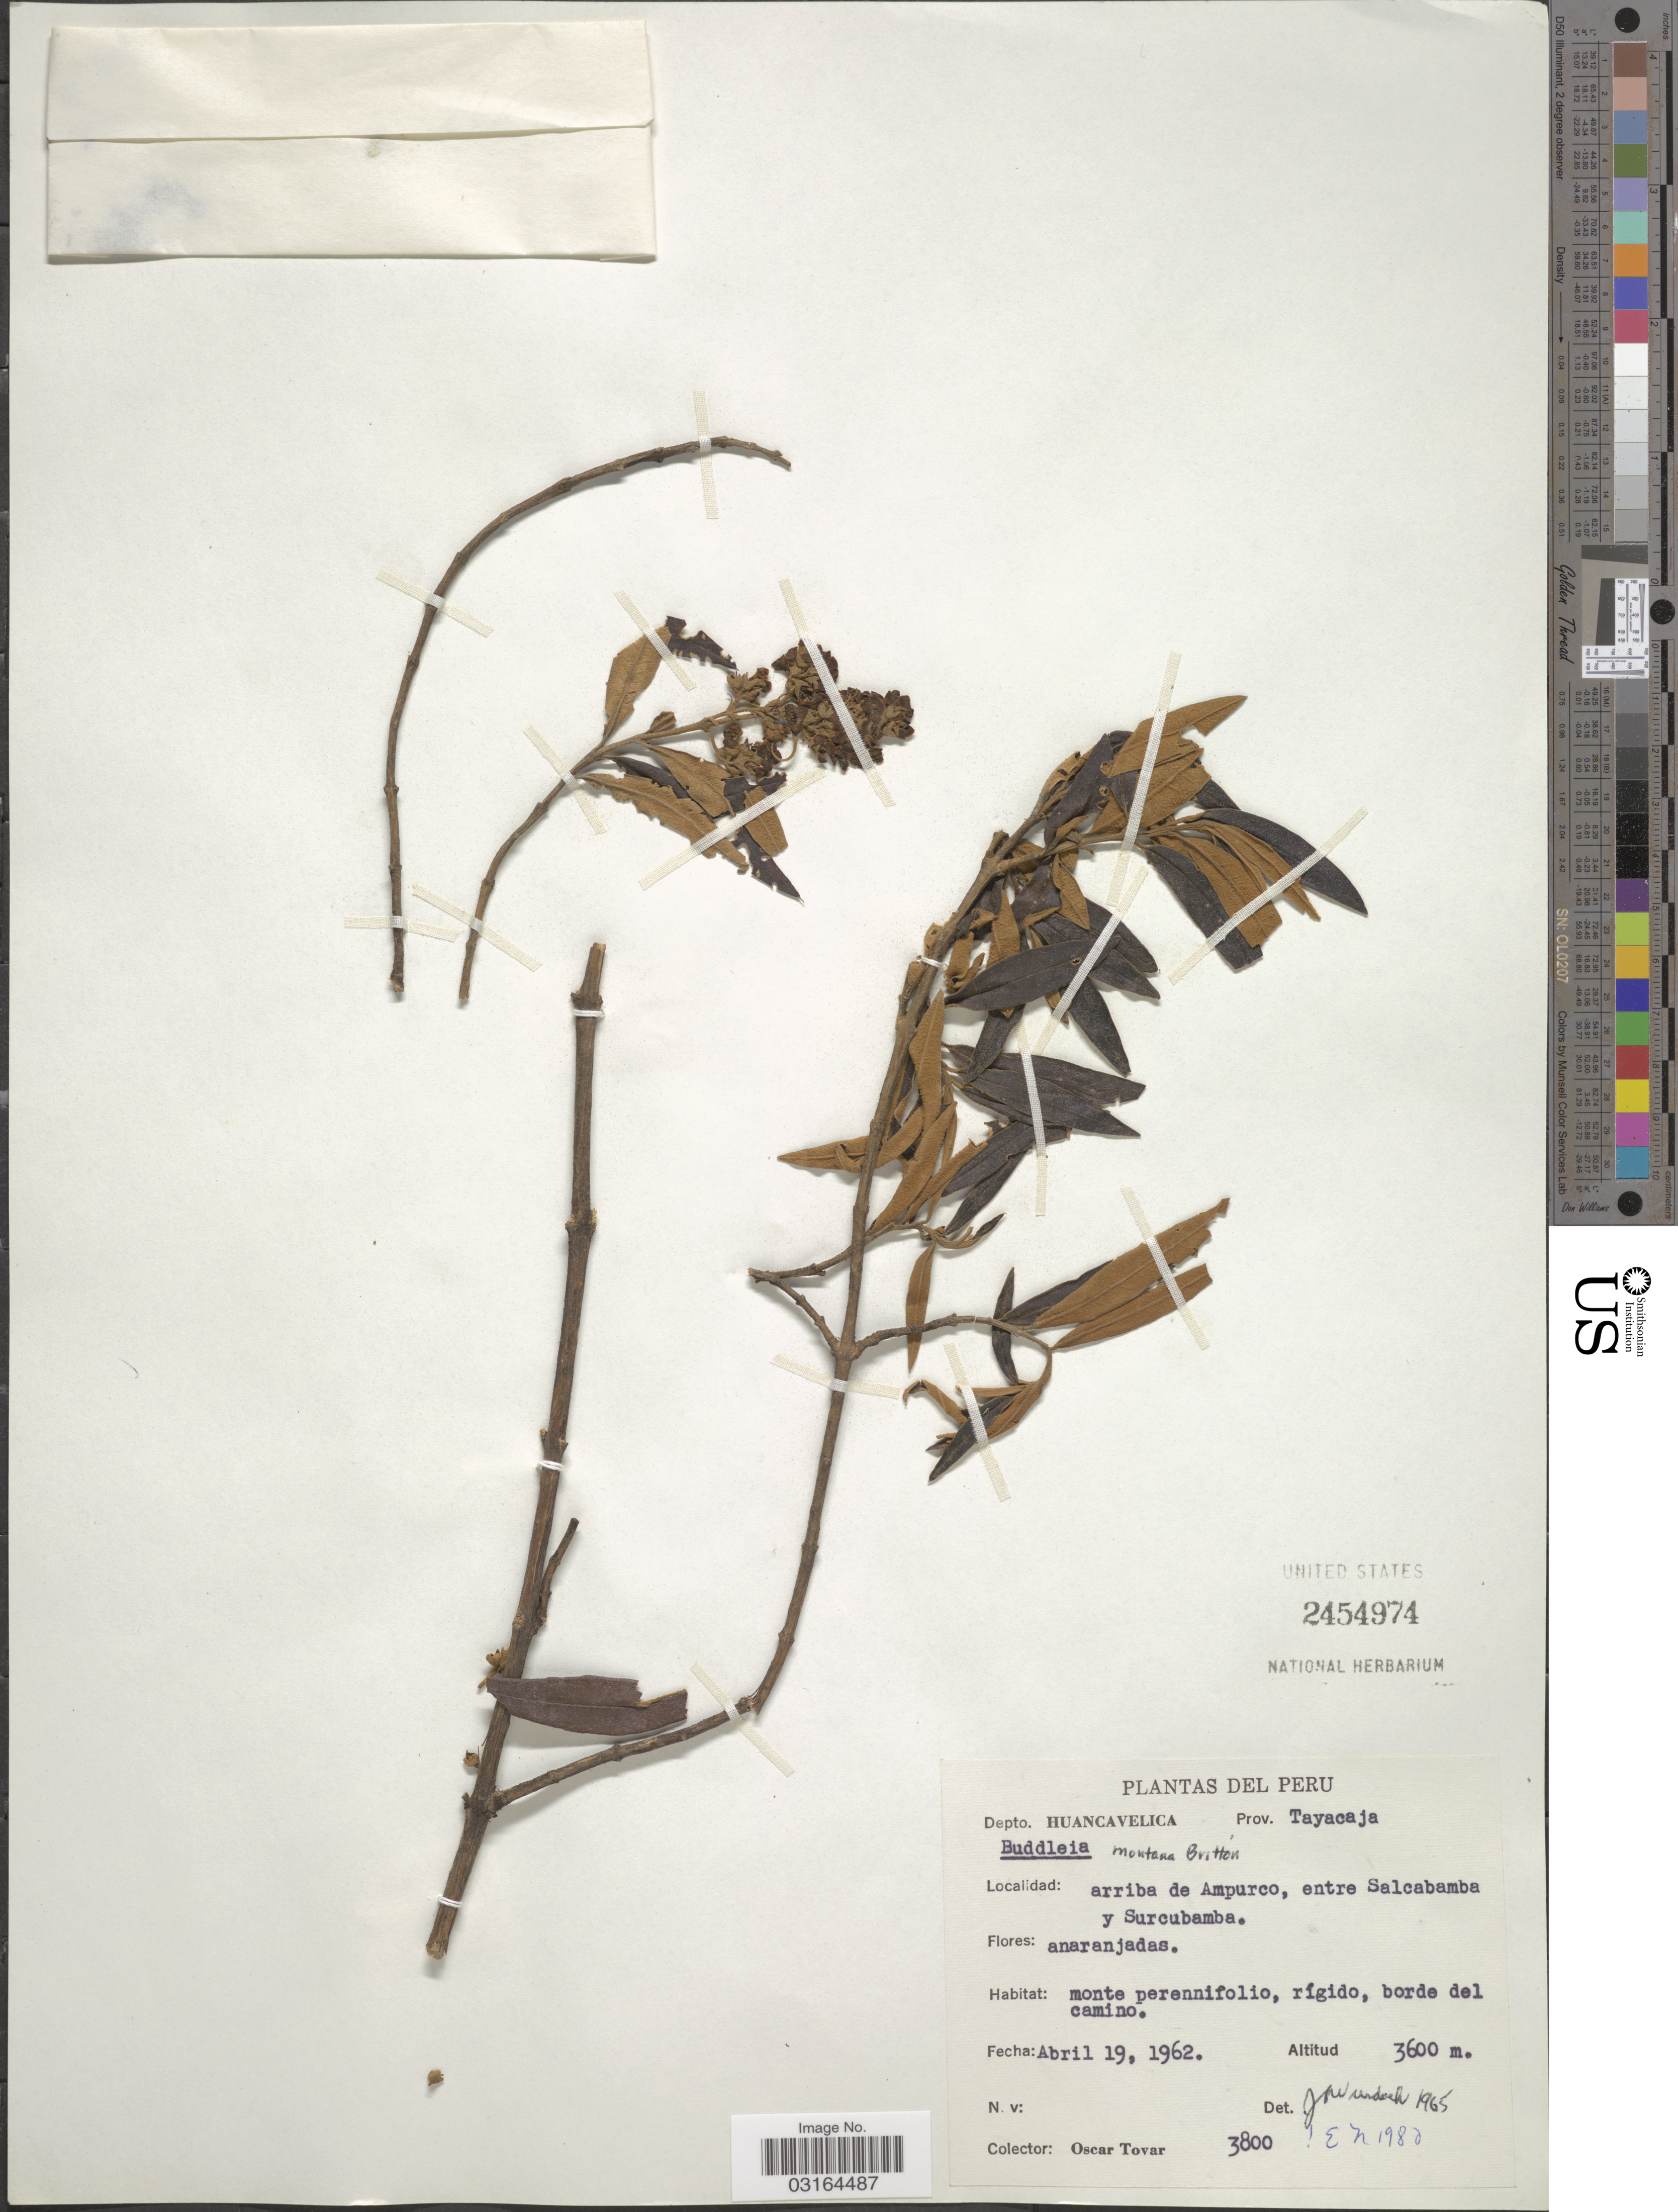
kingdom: Plantae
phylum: Tracheophyta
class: Magnoliopsida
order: Lamiales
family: Scrophulariaceae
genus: Buddleja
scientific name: Buddleja montana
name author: Britton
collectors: Ó. Tovar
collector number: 3800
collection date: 1962-04-19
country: Peru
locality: Depto. Huancavelica. Prov. Tayacaja. Arriba de Ampurco, entre Salcabamba y Sucrubamba.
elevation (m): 3600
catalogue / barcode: US 2454974